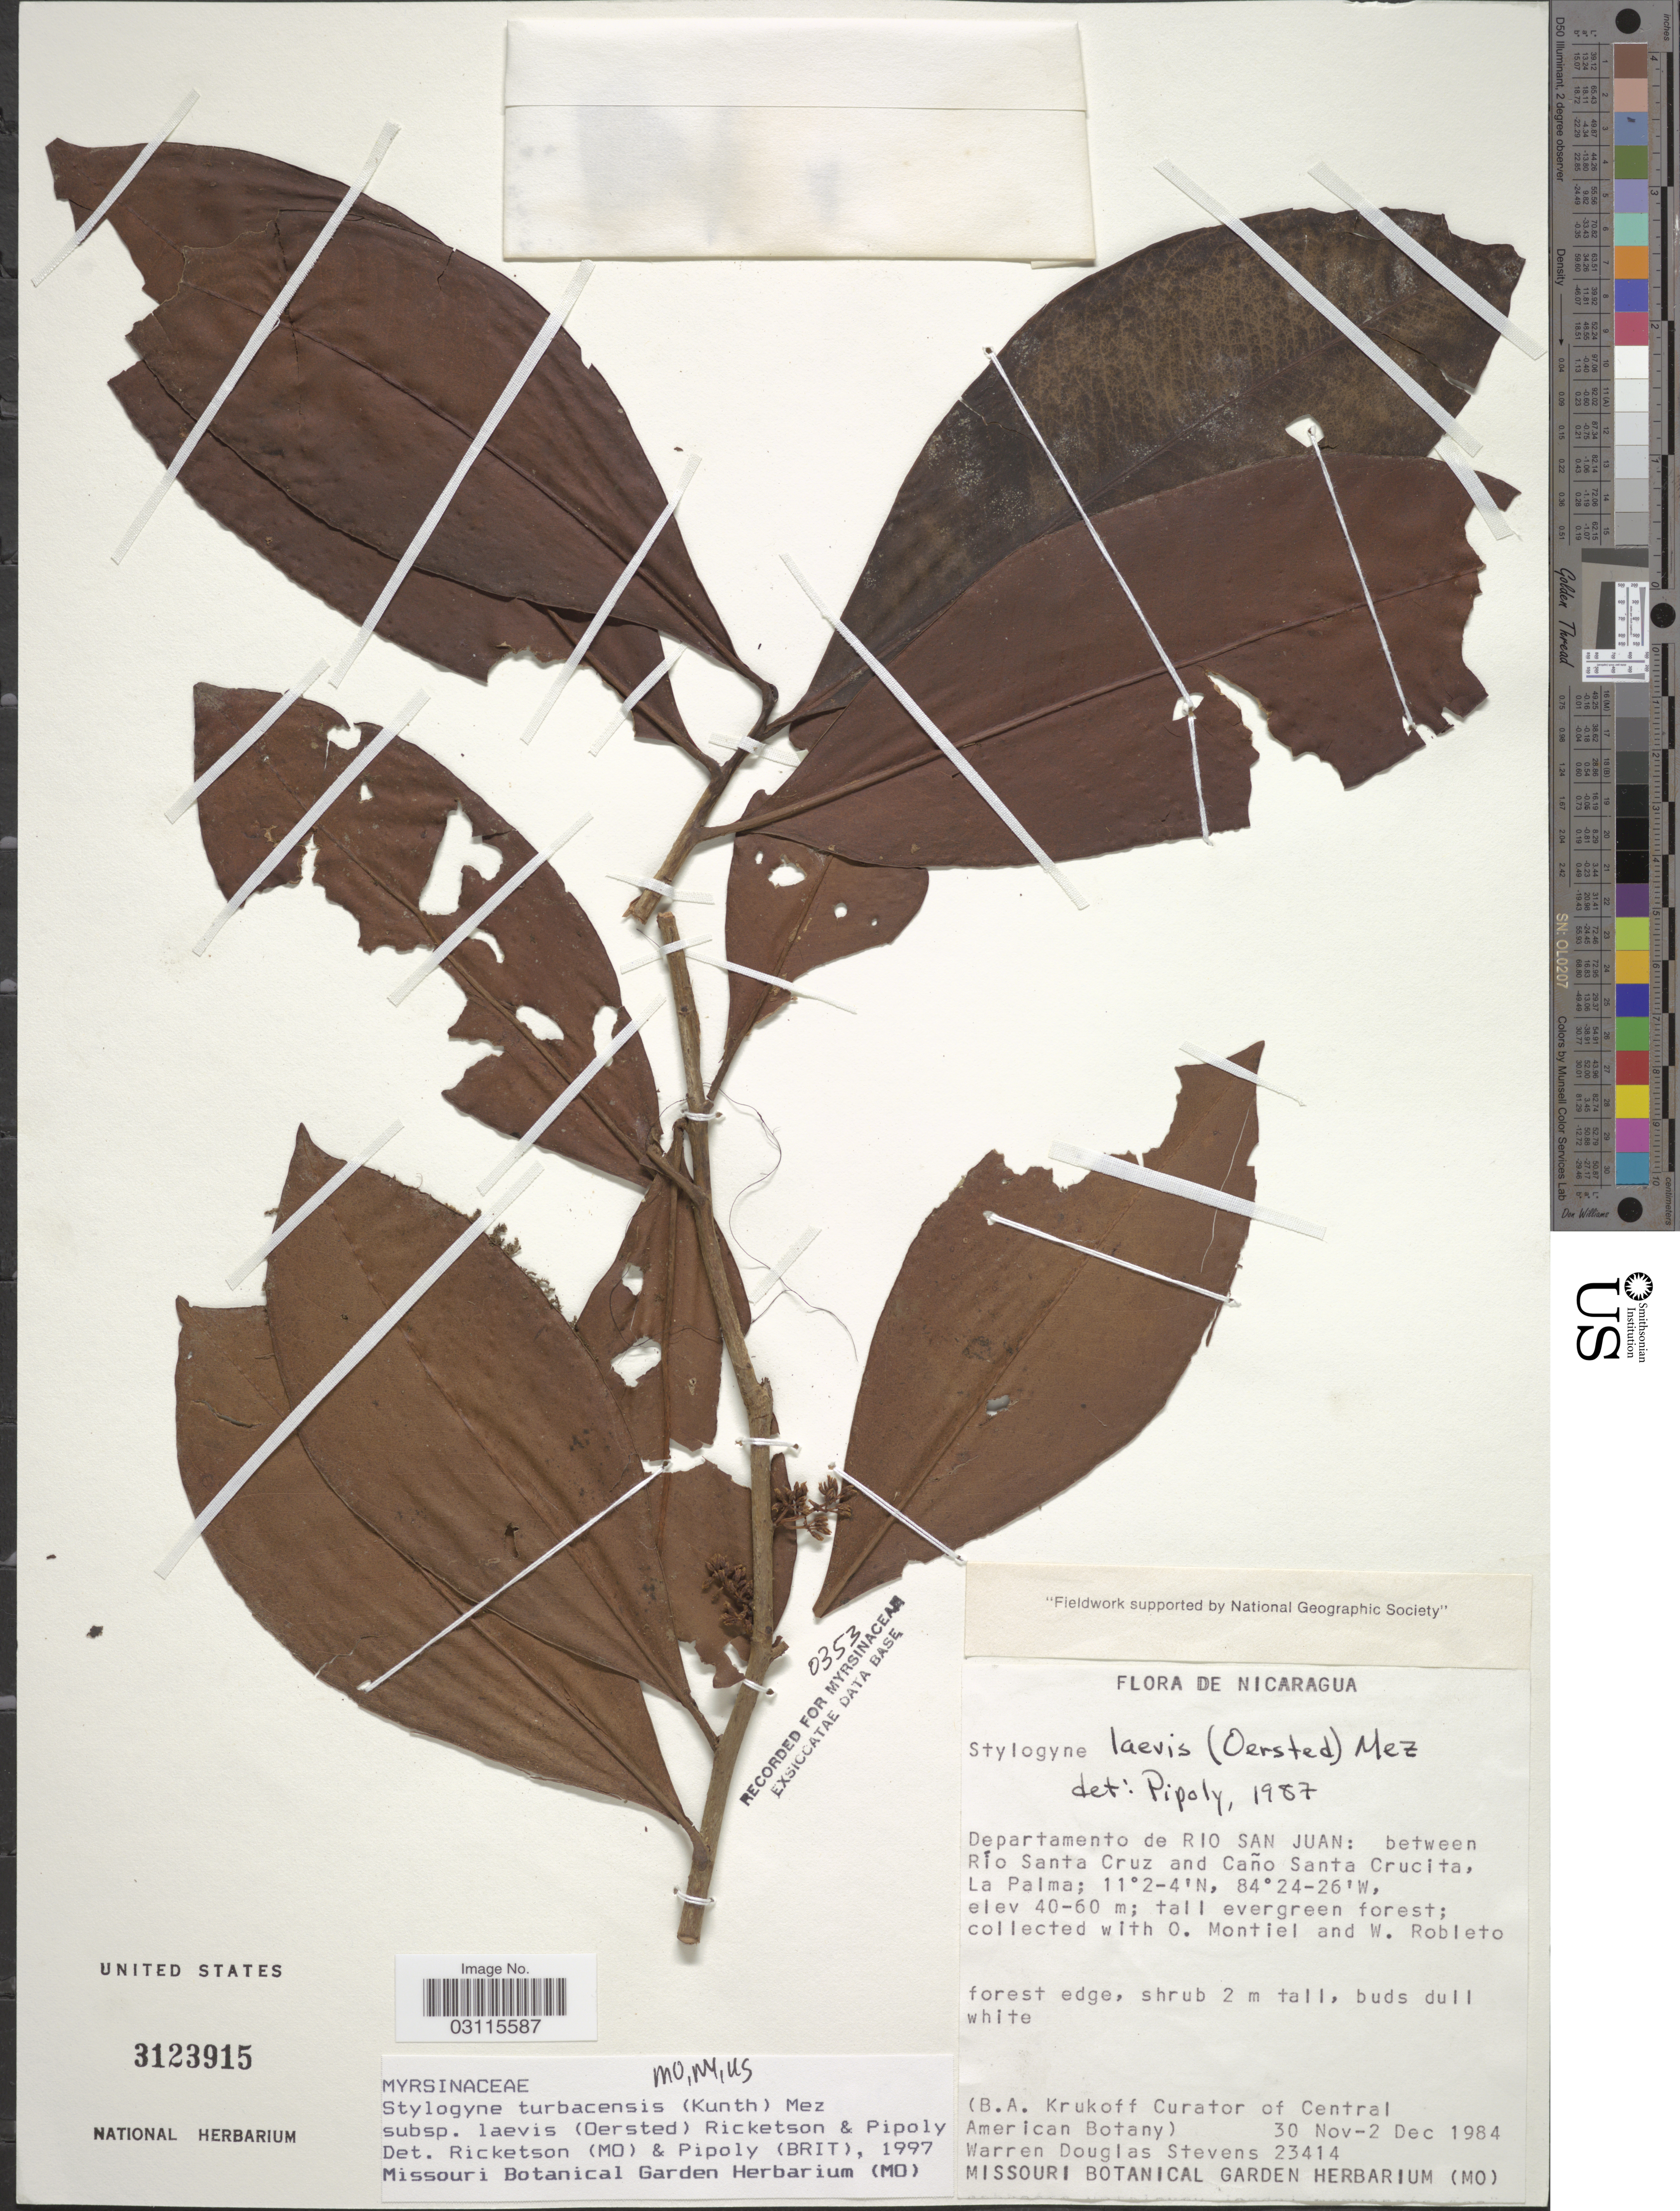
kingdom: Plantae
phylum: Tracheophyta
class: Magnoliopsida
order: Ericales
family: Primulaceae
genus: Stylogyne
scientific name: Stylogyne turbacensis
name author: (Kunth) Mez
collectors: W. D. Stevens, O. Montiel & W. Robleto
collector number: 23414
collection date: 1984-11-30/1984-12-02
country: Nicaragua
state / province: Rio San Juan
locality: Departamento de Rio San Juan: between Río Santa Cruz and Caño Santa Crucita, La Palma.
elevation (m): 40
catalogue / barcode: US 3123915